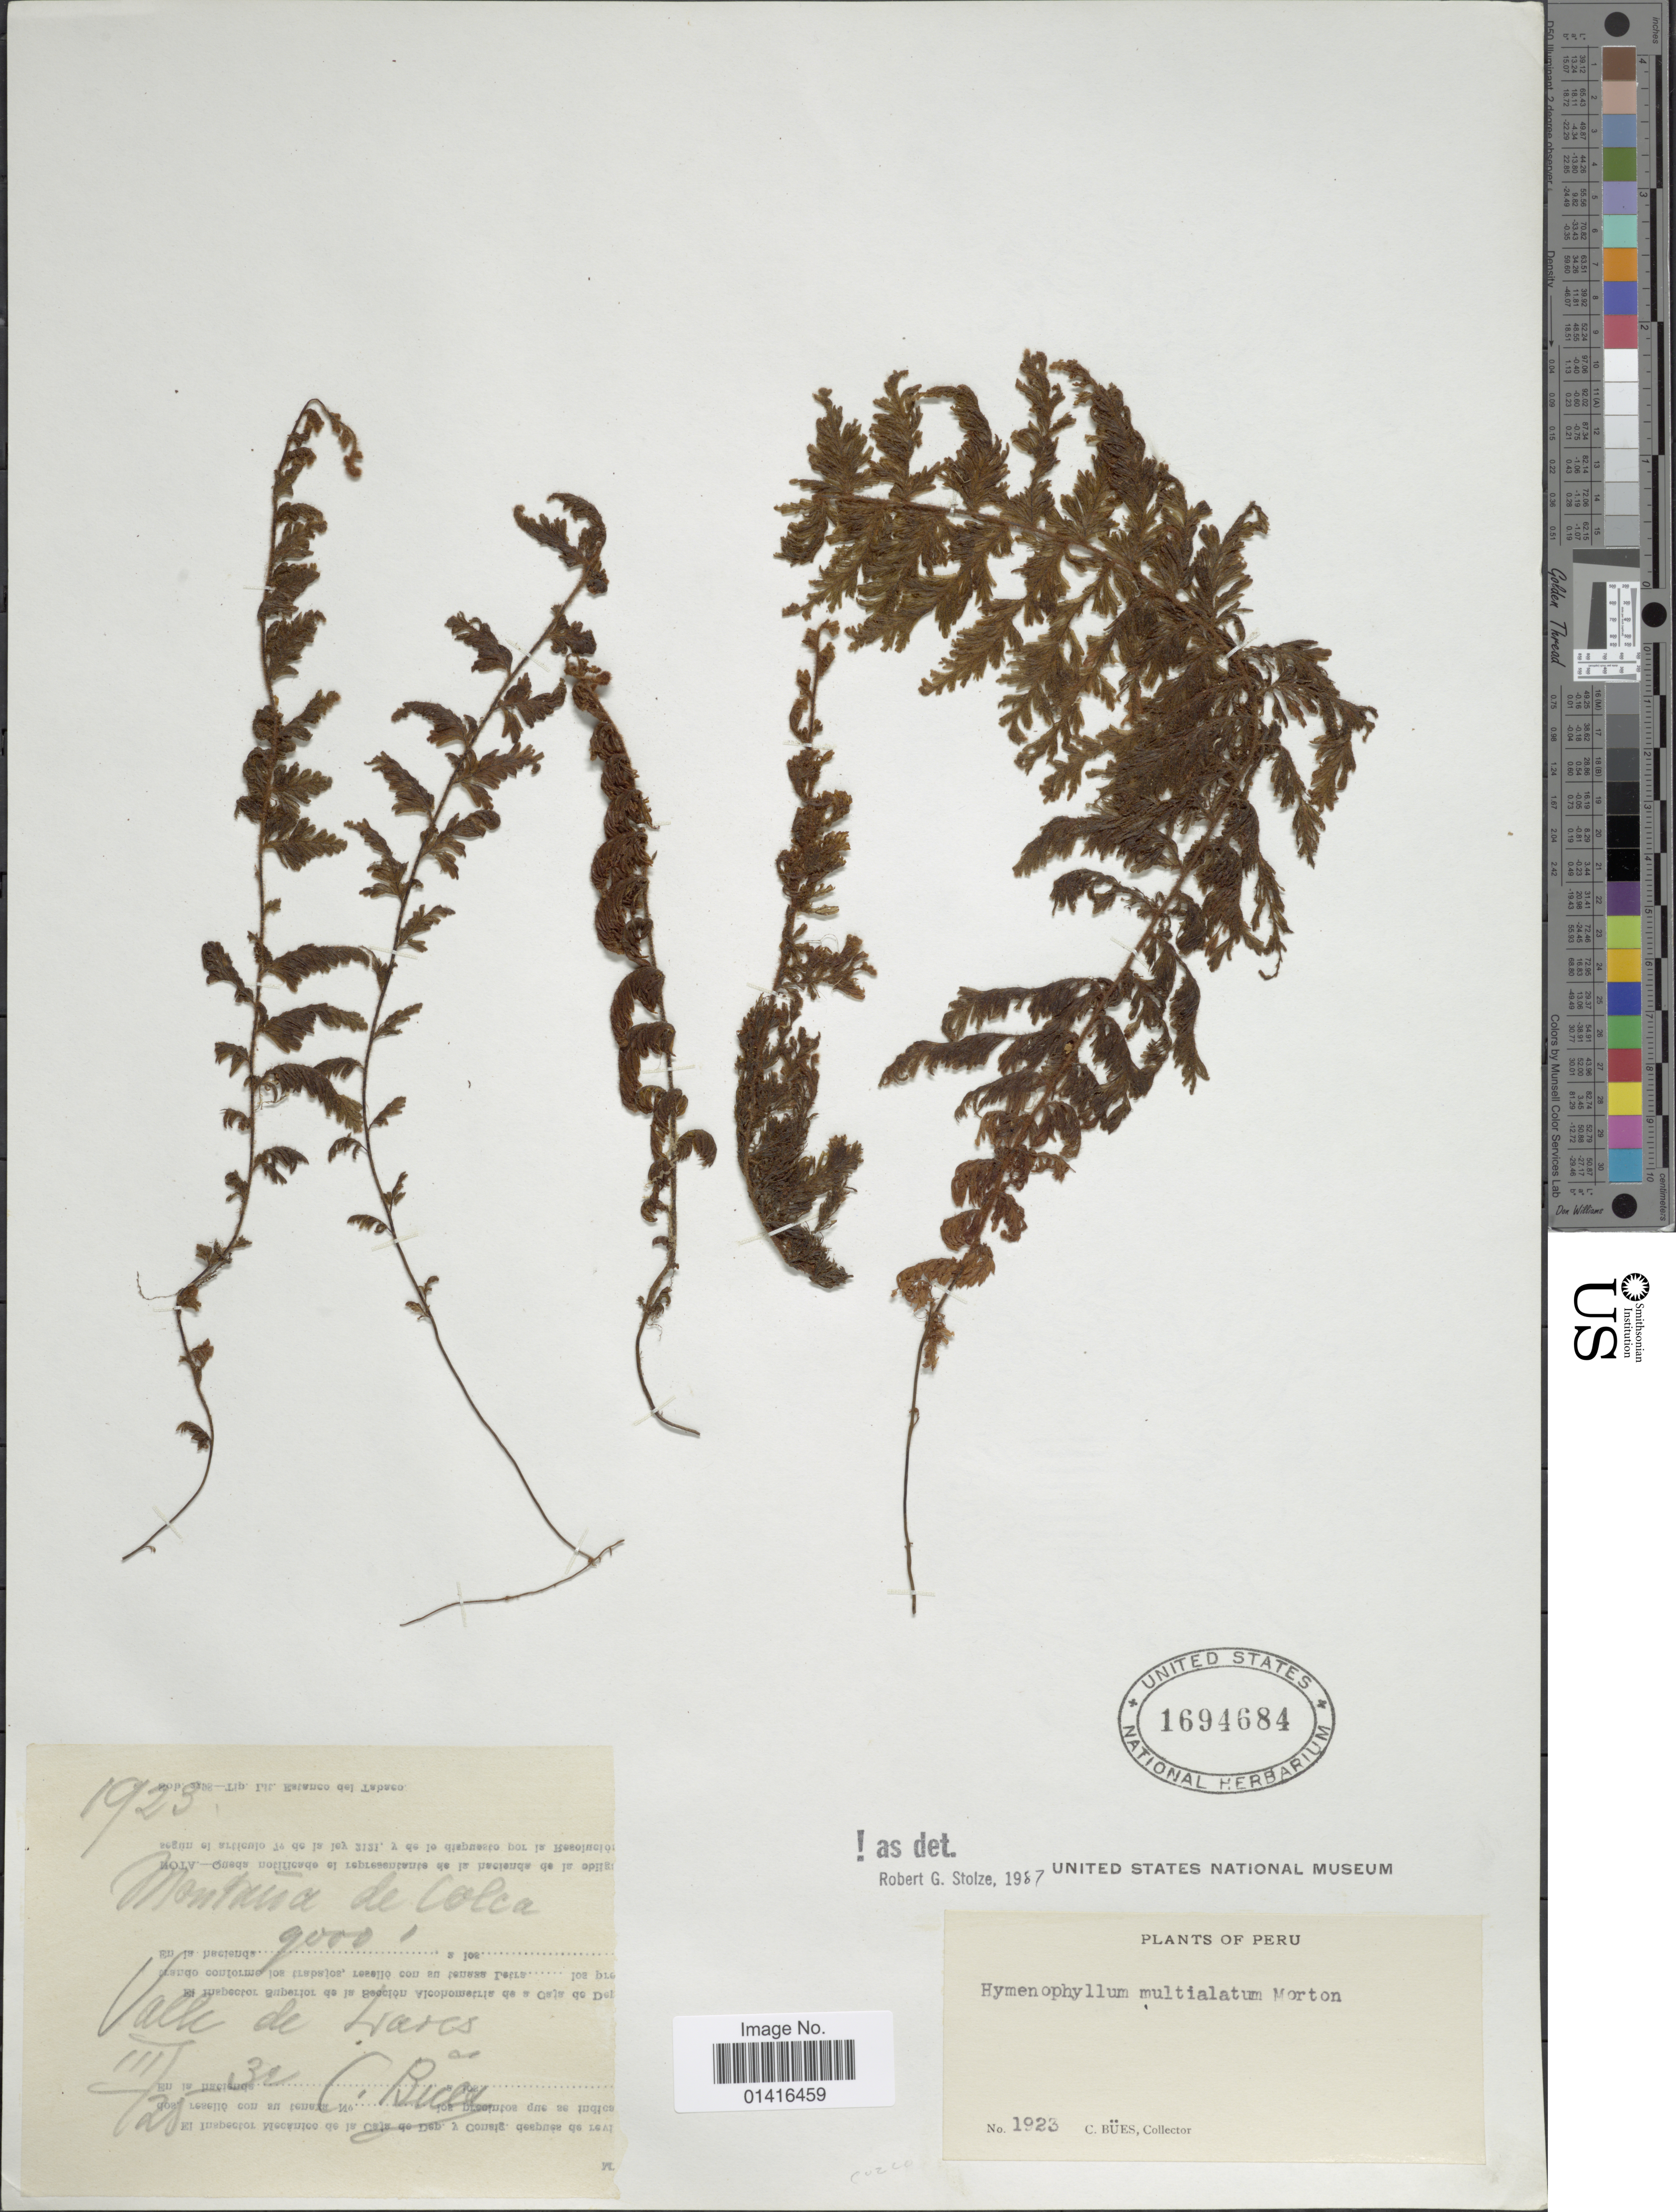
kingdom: Plantae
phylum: Tracheophyta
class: Polypodiopsida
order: Hymenophyllales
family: Hymenophyllaceae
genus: Hymenophyllum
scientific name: Hymenophyllum multialatum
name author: C.V. Morton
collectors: C. Bues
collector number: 1923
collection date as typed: Transcribed d/m/y: 25/3/32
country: Peru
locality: Montaña de Colca. Valle de Lares.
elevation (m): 2743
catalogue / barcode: US 1694684